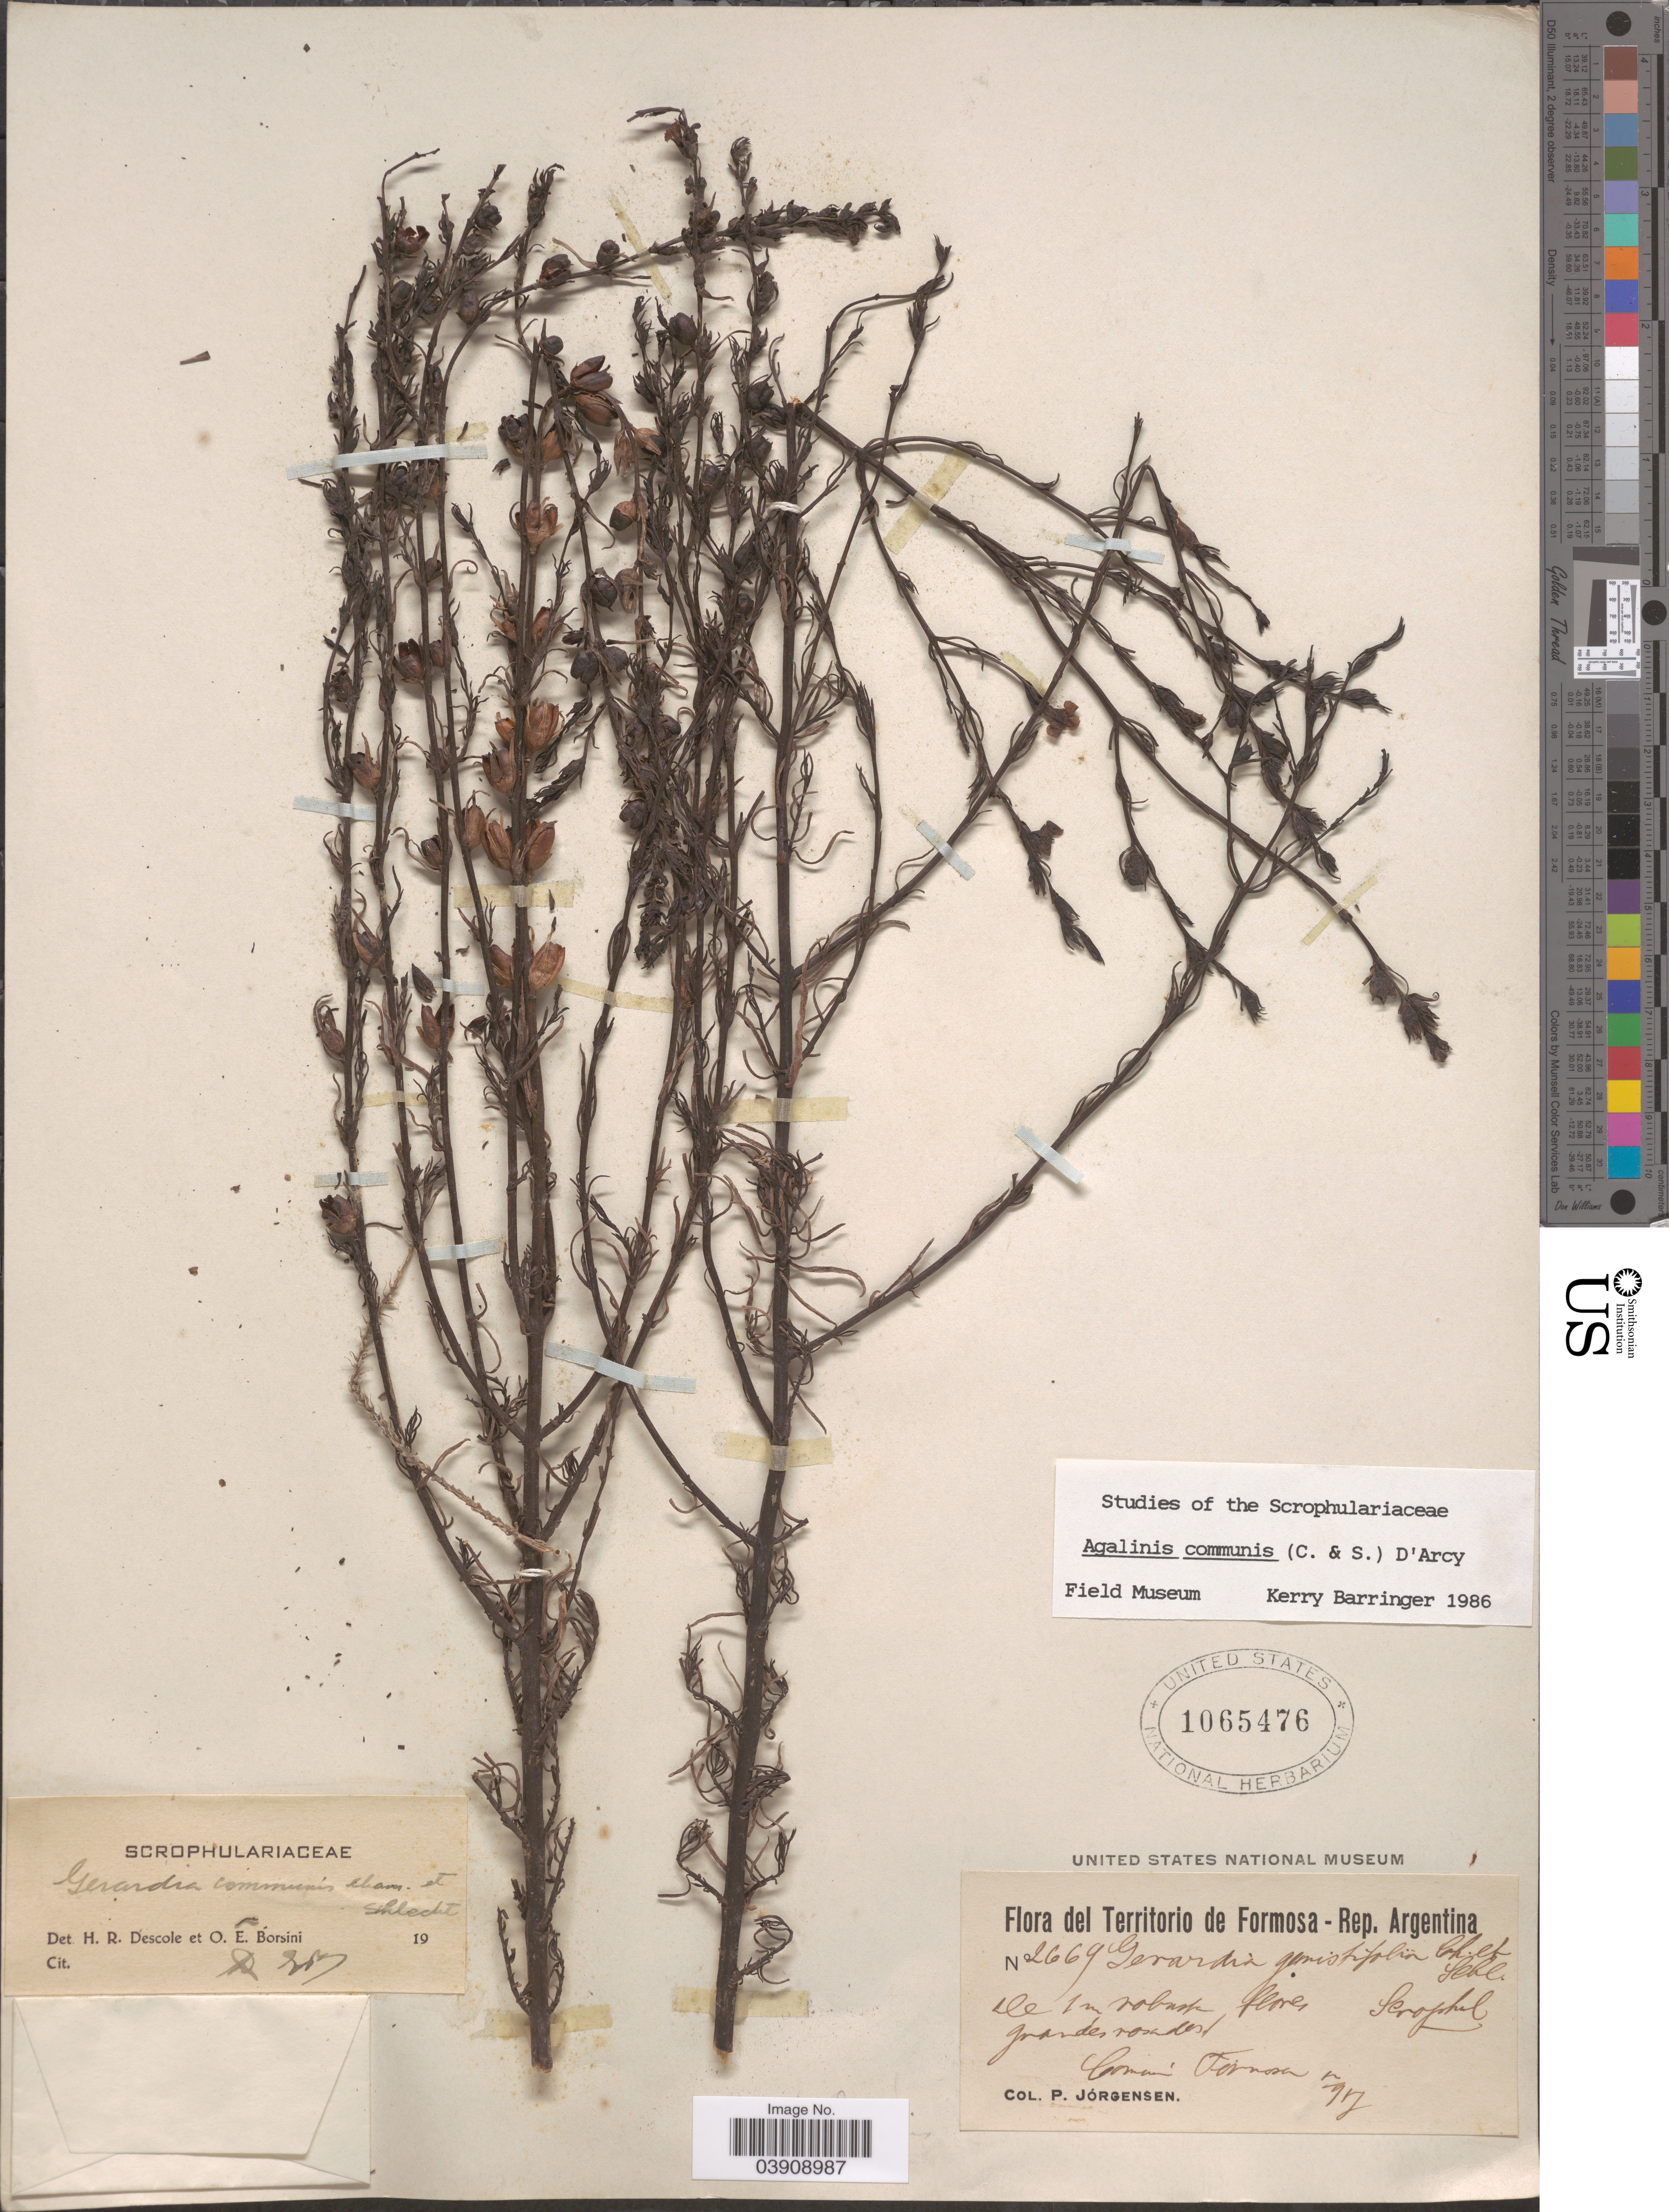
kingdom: Plantae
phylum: Tracheophyta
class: Magnoliopsida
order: Lamiales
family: Orobanchaceae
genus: Agalinis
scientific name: Agalinis communis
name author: (Cham. & Schltdl.) D'Arcy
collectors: P. Jörgensen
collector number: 2669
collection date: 1917-05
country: Argentina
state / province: Formosa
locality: Común Formosa.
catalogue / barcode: US 1065476